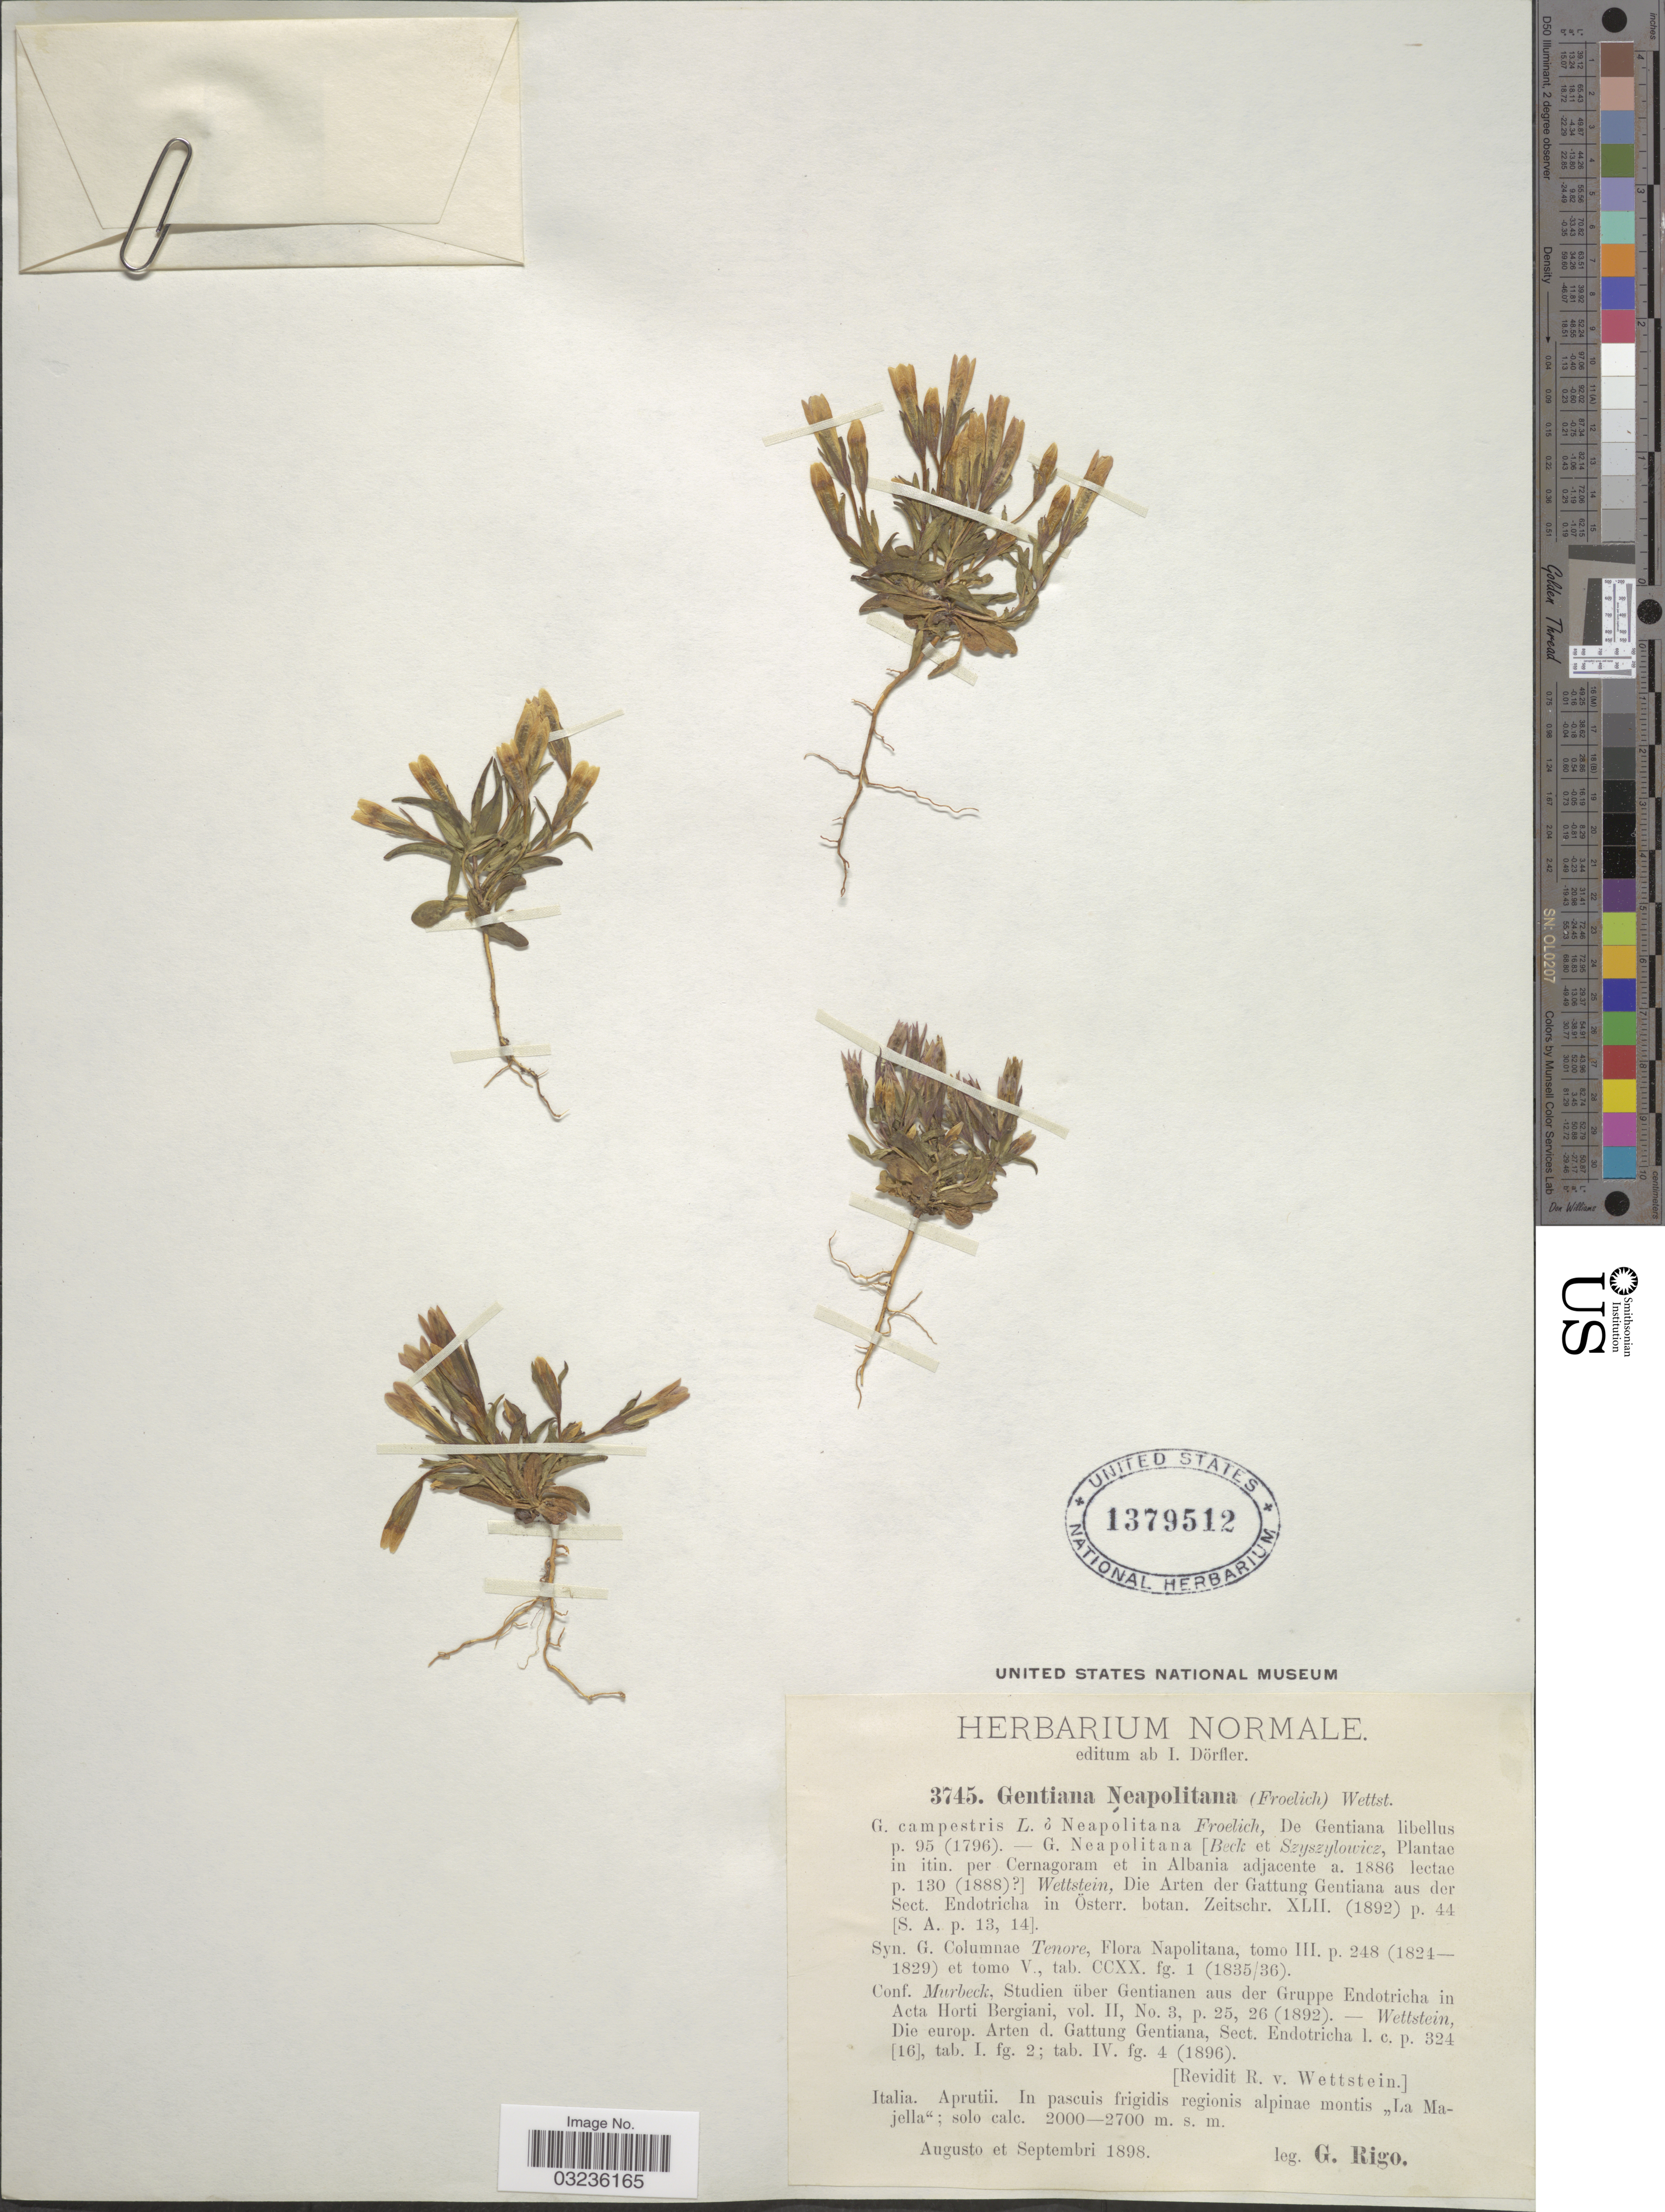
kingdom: Plantae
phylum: Tracheophyta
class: Magnoliopsida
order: Gentianales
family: Gentianaceae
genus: Gentiana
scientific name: Gentiana neapolitana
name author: Wettst.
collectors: G. Rigo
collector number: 3745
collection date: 1898-08/1898-09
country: Italy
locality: Italia, Aprutii, In pascuis frigidis regionis alpinae montis, "La Majella"; solo calc.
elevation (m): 2000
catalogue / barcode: US 1379512